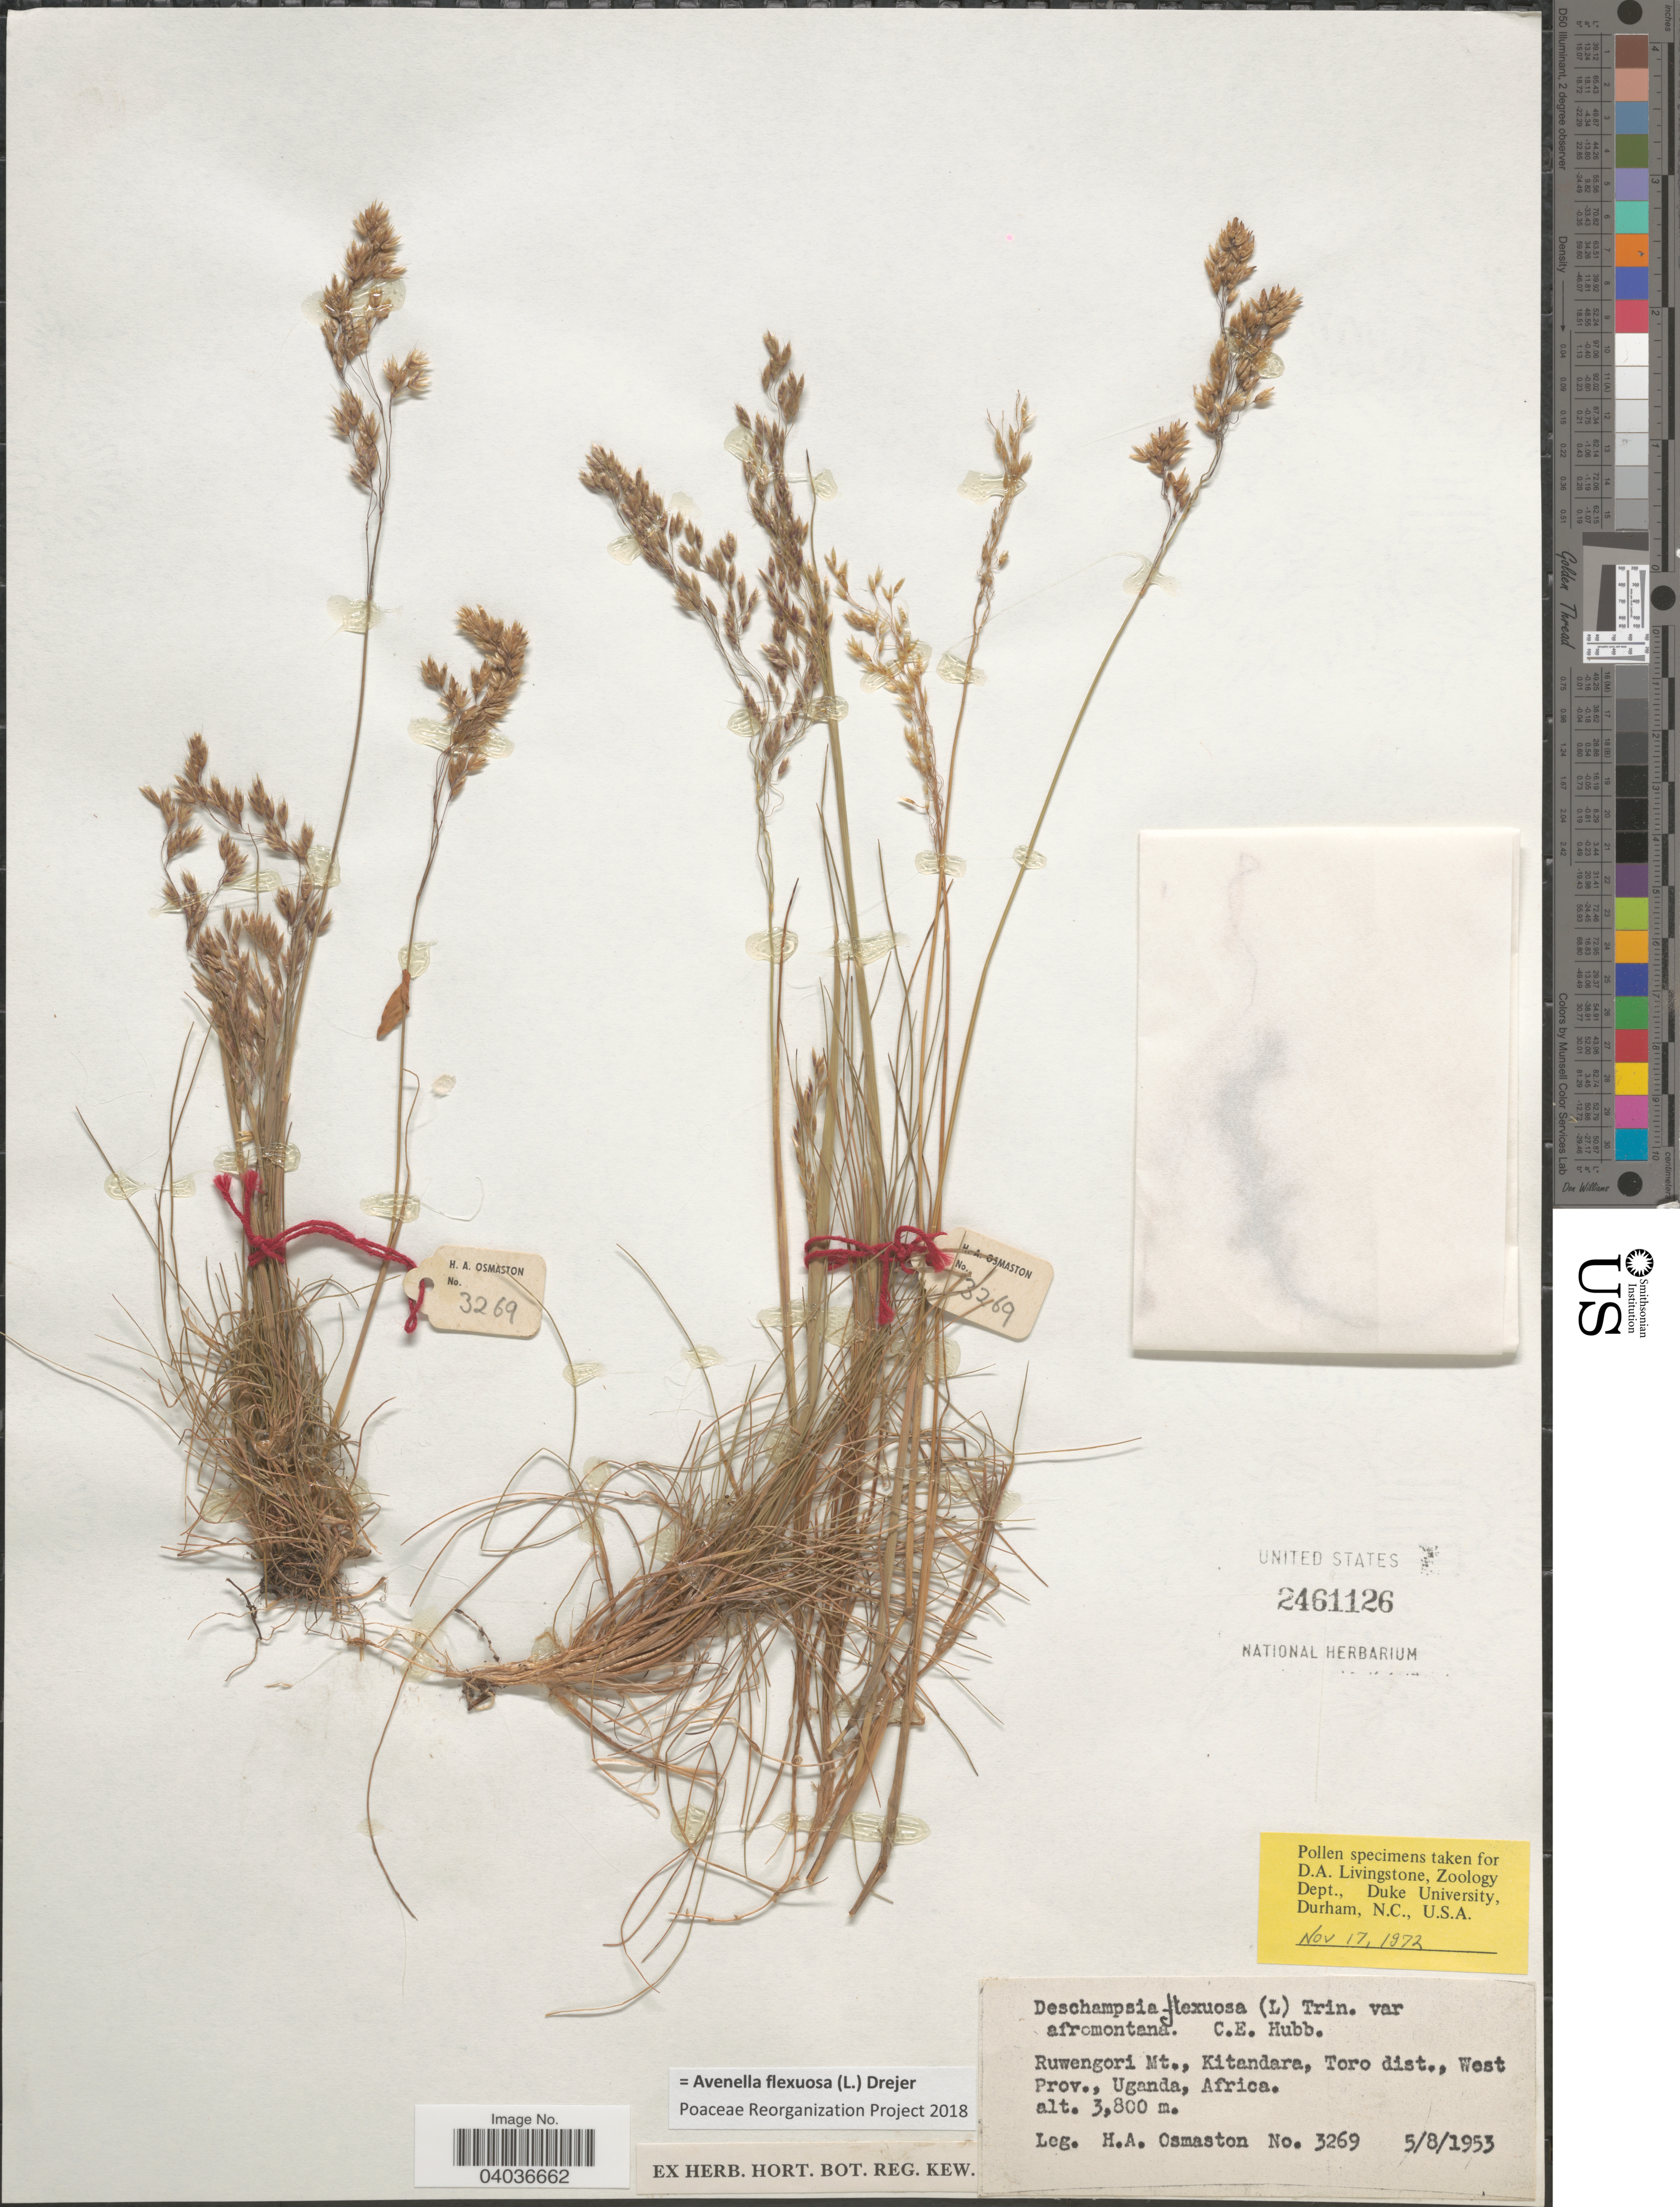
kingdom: Plantae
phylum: Tracheophyta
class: Liliopsida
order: Poales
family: Poaceae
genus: Avenella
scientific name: Avenella flexuosa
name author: (L.) Drejer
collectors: H. Osmaston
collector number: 3269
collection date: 1953-08-05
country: Uganda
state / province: Western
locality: Ruwenpori Mt., Kitandara, Toro dist., West Prov.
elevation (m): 3800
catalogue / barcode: US 2461126